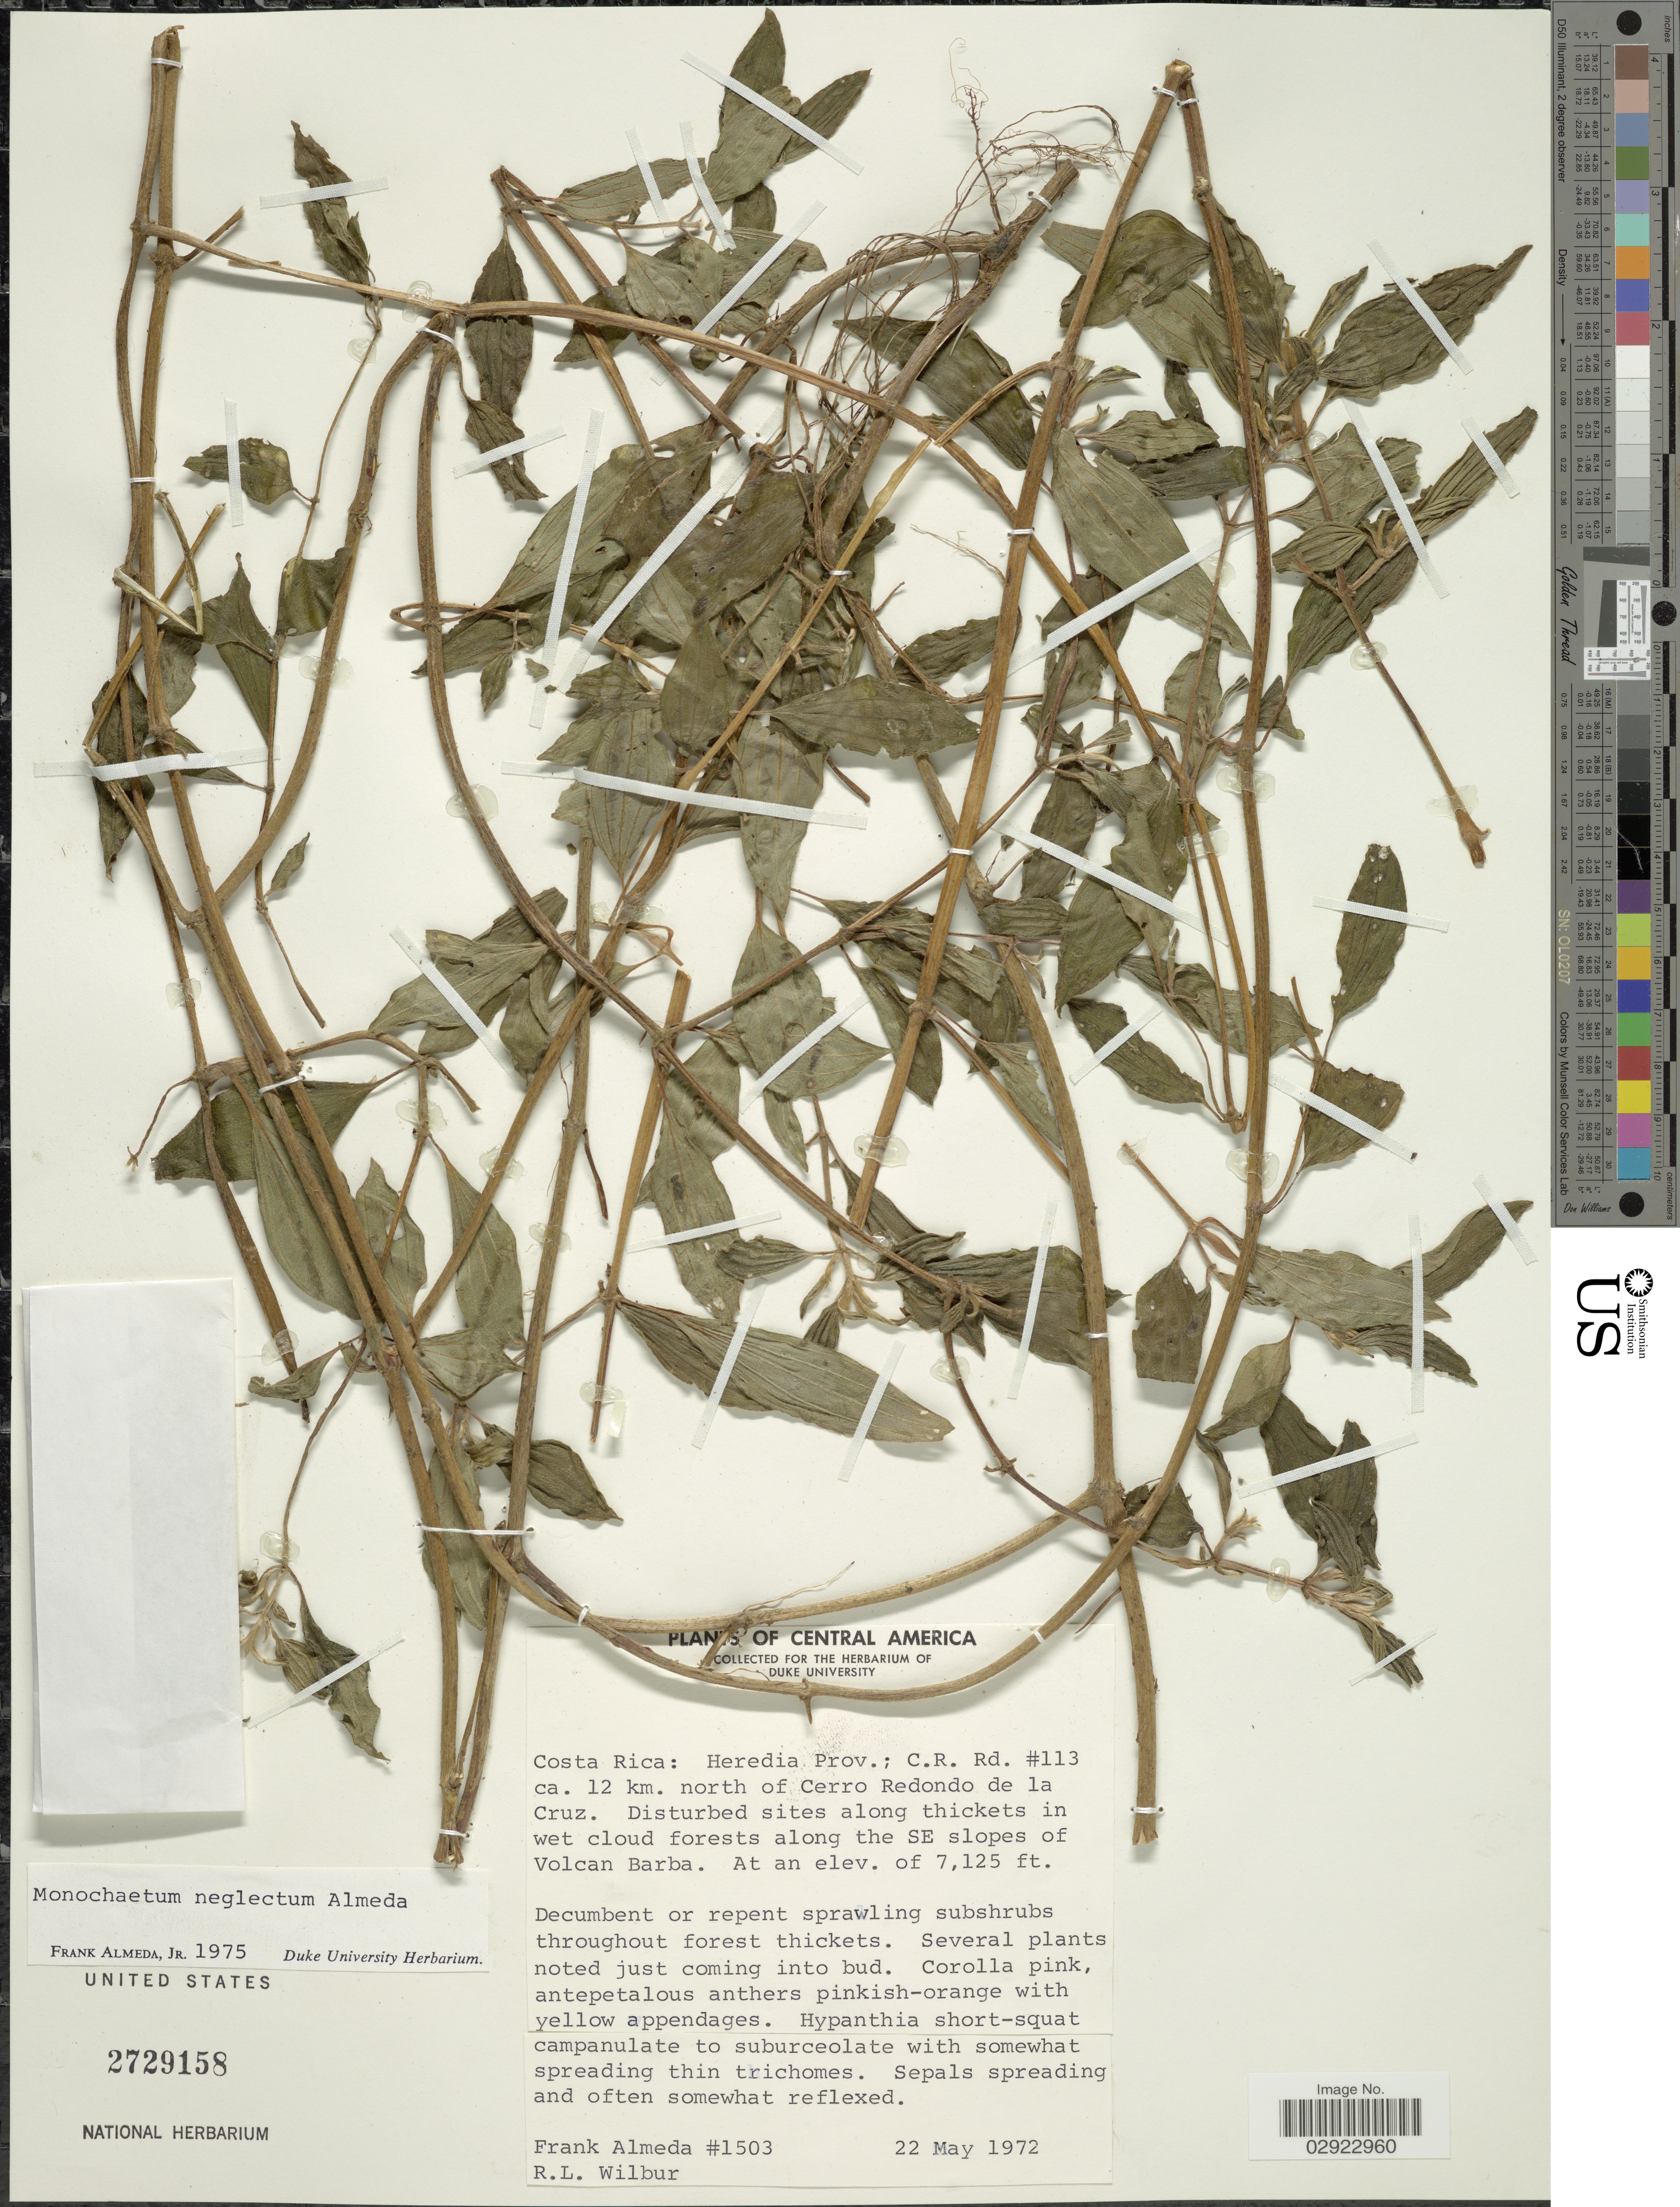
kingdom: Plantae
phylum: Tracheophyta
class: Magnoliopsida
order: Myrtales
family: Melastomataceae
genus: Monochaetum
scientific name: Monochaetum neglectum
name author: Almeda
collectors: F. Almeda & R. L. Wilbur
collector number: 1503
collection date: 1972-05-22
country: Costa Rica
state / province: Heredia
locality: Heredia Prov.; C.R. Rd. #113 ca. 12 km. north of Cerro Redondo de la Cruz. Disturbed sites along thickets in wet cloud forests along the SE slopes of Volcan Barba.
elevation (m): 2172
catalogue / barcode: US 2729158